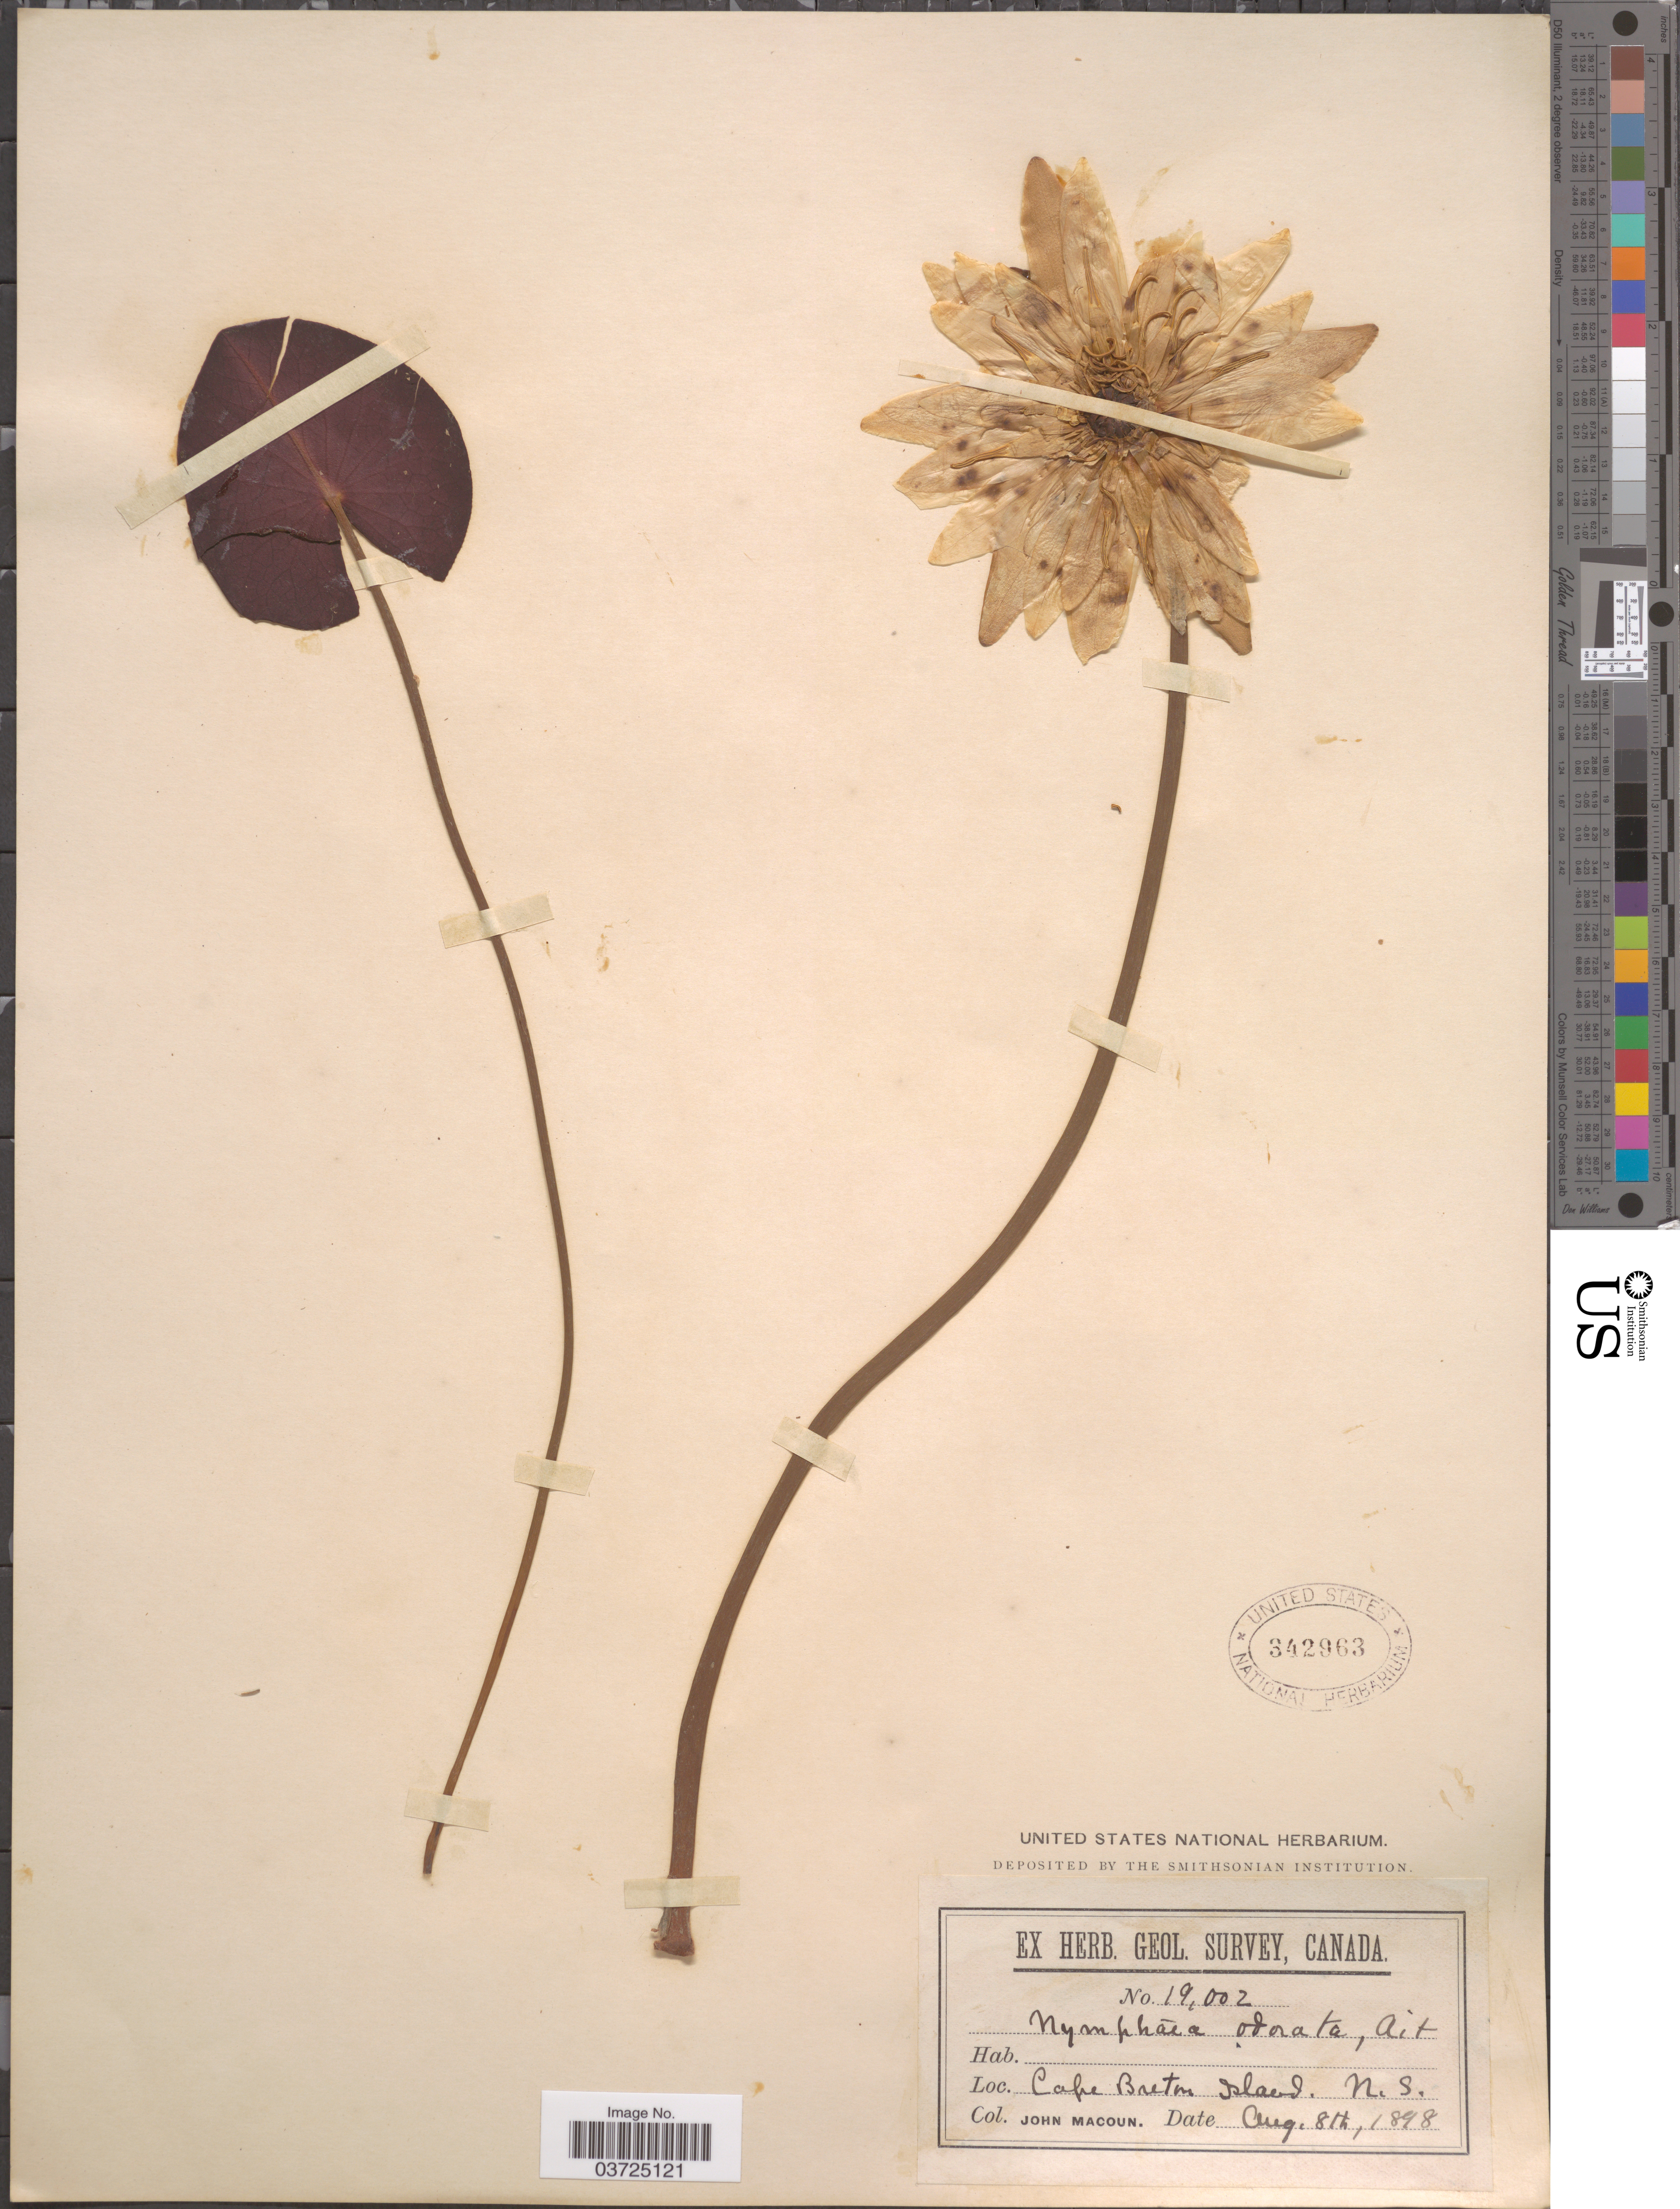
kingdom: Plantae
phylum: Tracheophyta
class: Magnoliopsida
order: Nymphaeales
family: Nymphaeaceae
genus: Nymphaea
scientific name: Nymphaea odorata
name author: Aiton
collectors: J. Macoun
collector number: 19002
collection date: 1898-08-08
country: Canada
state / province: Nova Scotia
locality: Cape Breton Island.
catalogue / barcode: US 342963